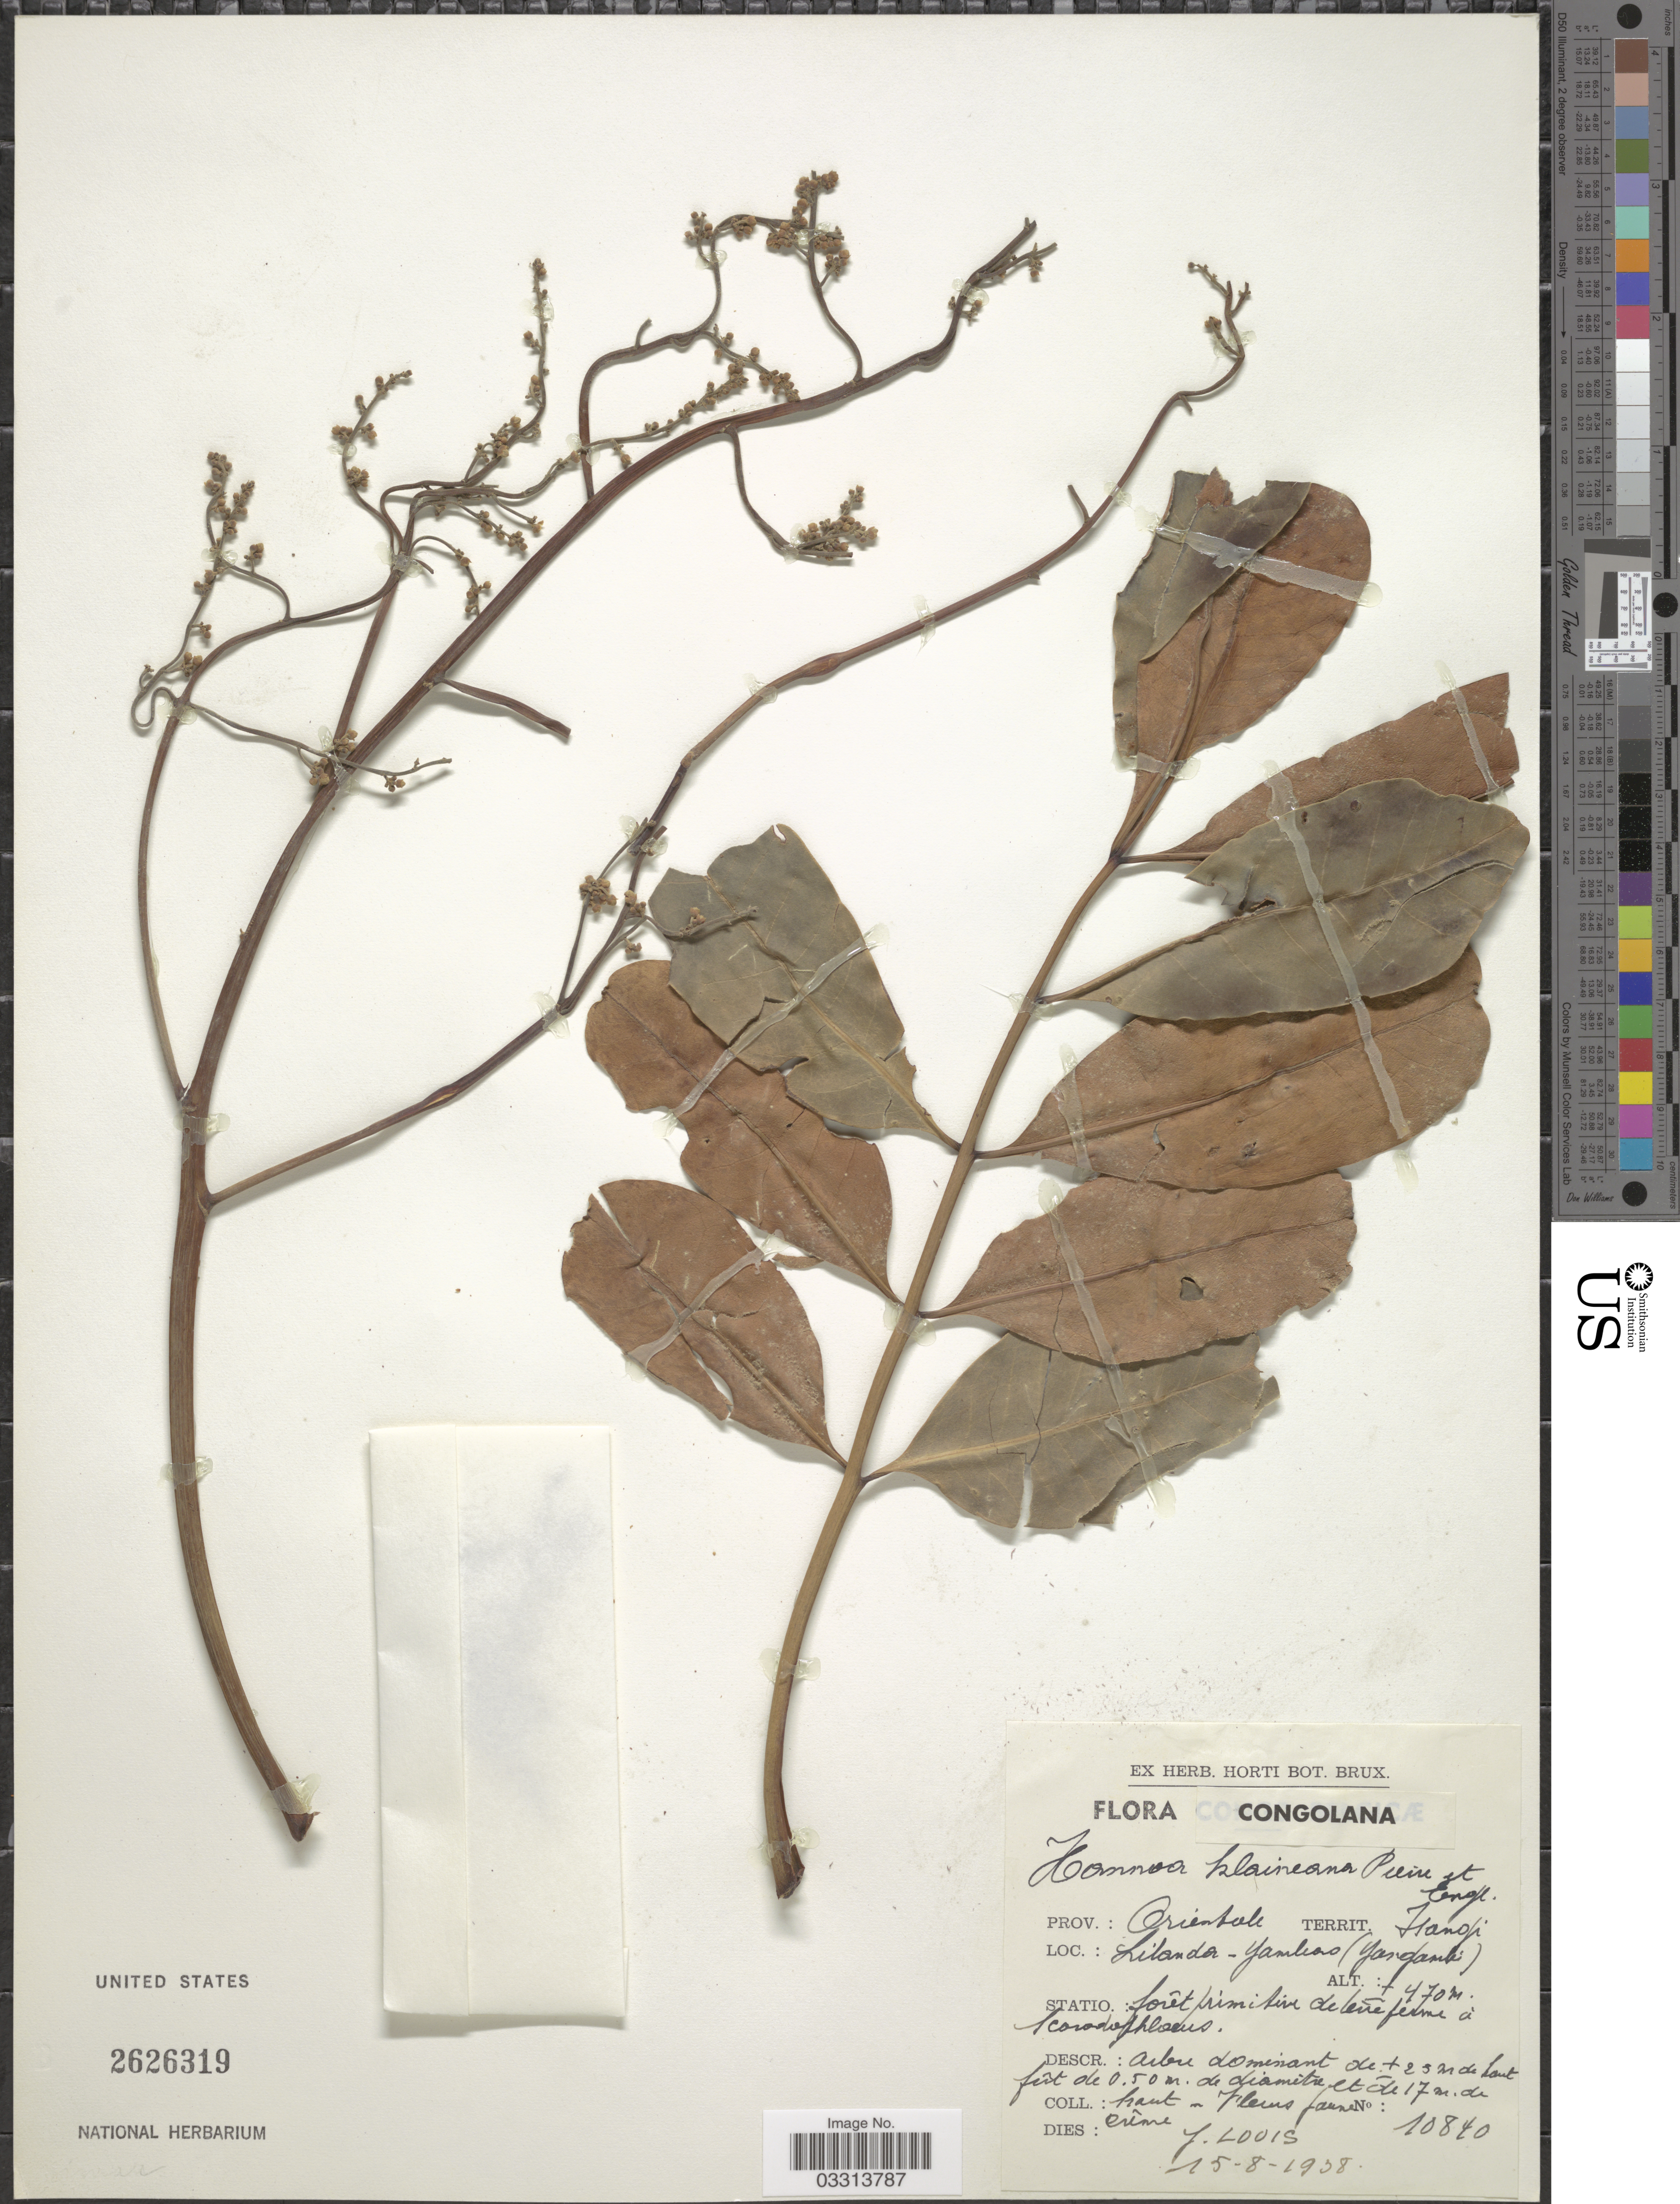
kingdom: Plantae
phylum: Tracheophyta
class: Magnoliopsida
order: Sapindales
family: Simaroubaceae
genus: Hannoa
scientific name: Hannoa klaineana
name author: Pierre ex Engl.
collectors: J. Louis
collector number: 10840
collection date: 1938-08-15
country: Congo, Democratic Republic of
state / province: Tshopo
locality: Congolana, Prov.: Orientale, Territ.: Isangi, Lilanda - Yamboro (Yangambi).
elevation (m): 470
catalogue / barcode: US 2626319